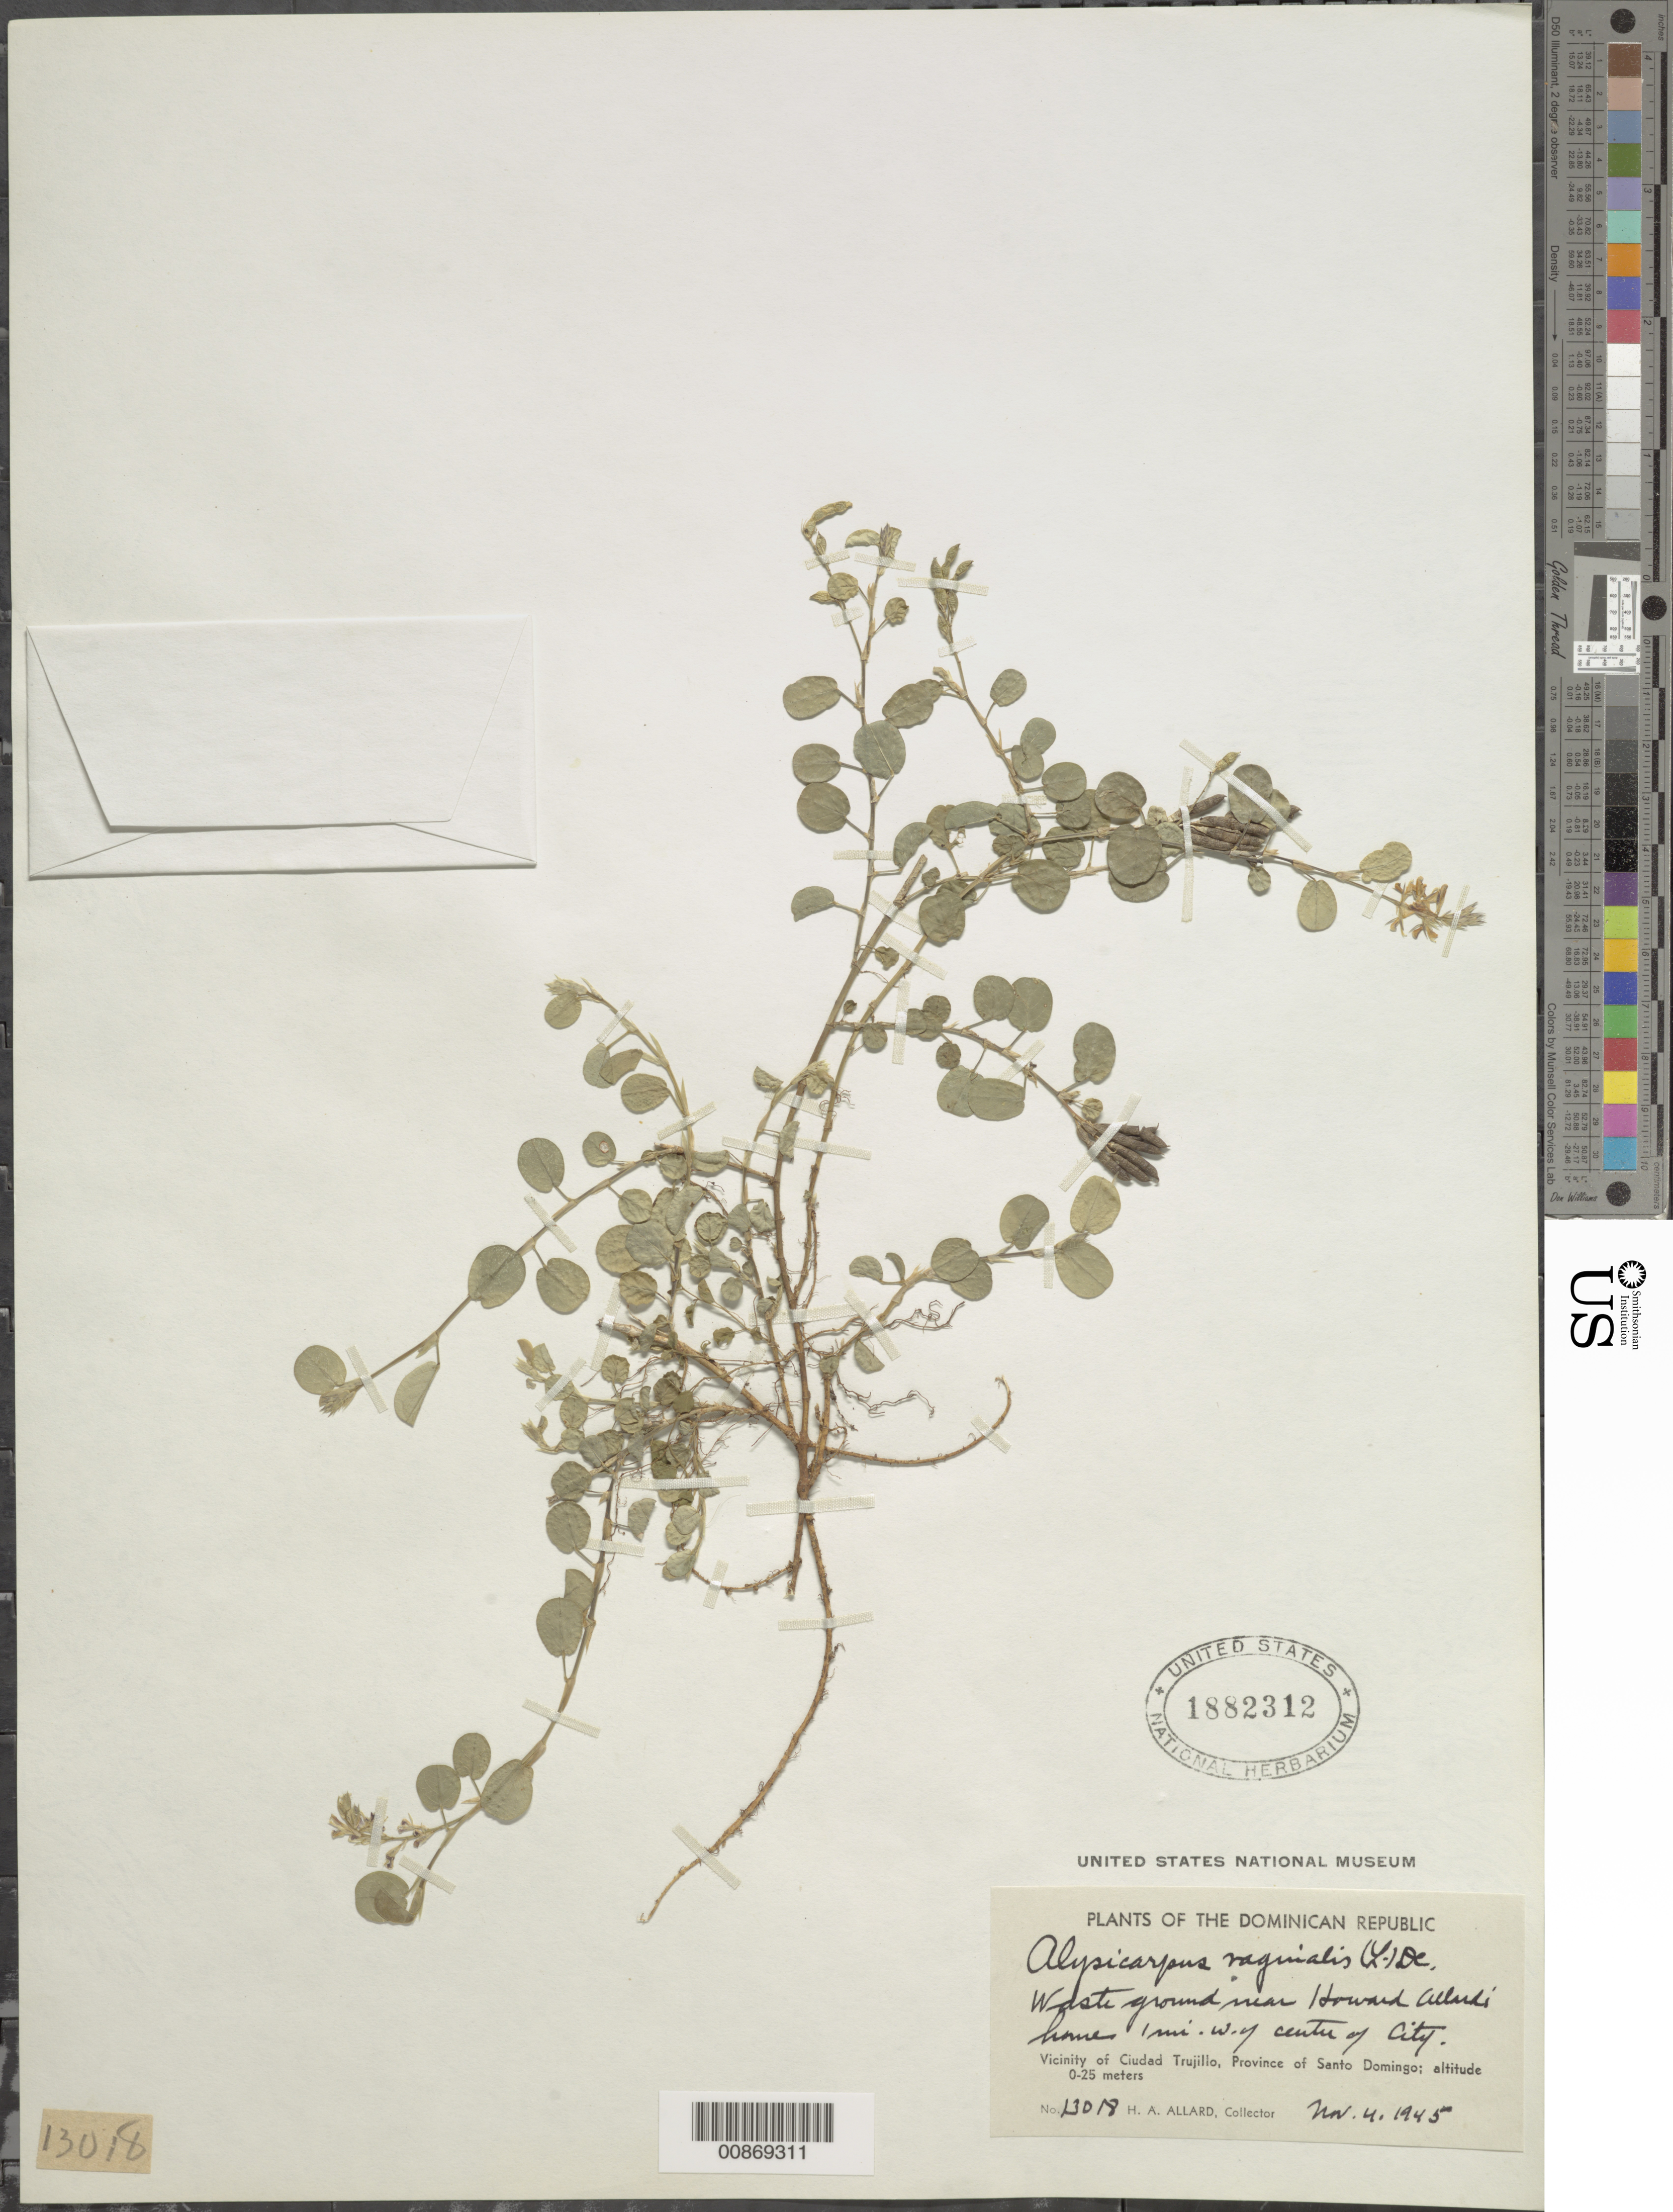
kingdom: Plantae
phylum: Tracheophyta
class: Magnoliopsida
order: Fabales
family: Fabaceae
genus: Alysicarpus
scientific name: Alysicarpus vaginalis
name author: (L.) DC.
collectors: H. A. Allard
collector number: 13018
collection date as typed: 04 Nov 1945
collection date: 1945-11-04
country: Dominican Republic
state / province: Distrito Nacional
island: Hispaniola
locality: Vicinity of Ciudad Trujillo, Province of Santo Domingo (obsolete). Waste ground near Howard Allard's home, 1 mi. W of center of city.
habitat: Waste ground.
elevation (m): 0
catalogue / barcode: US 1882312